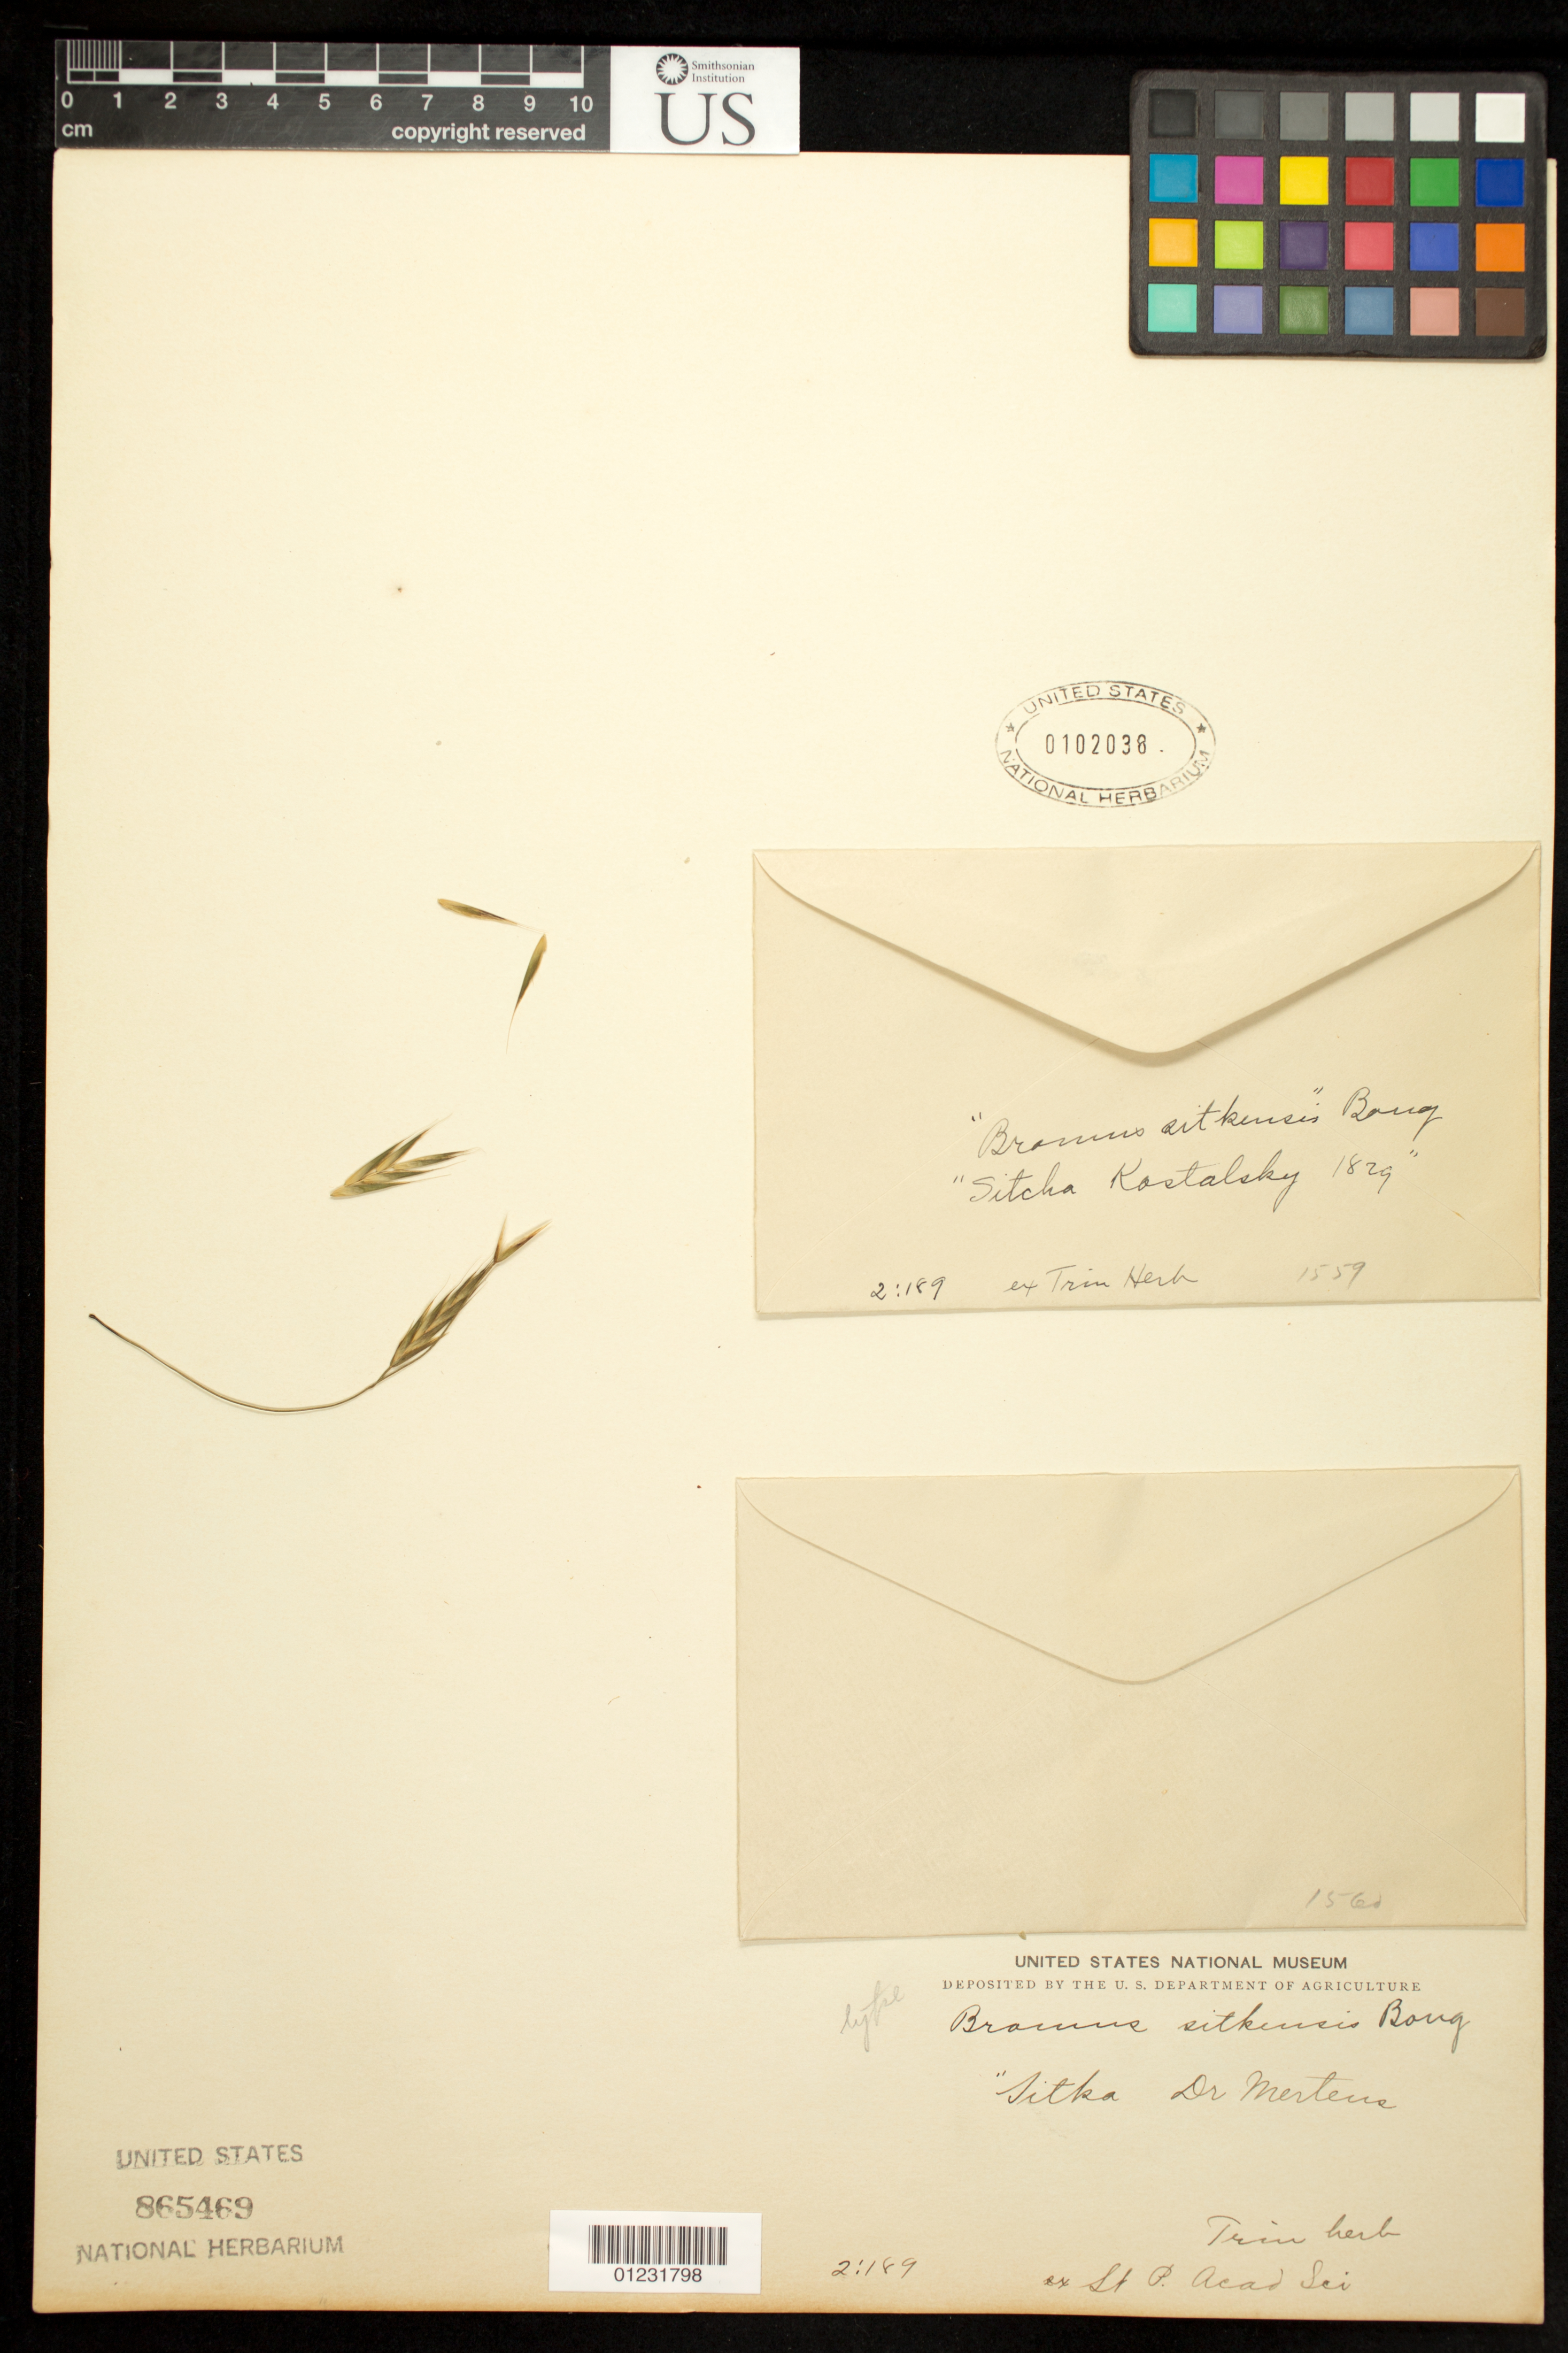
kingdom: Plantae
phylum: Tracheophyta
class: Liliopsida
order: Poales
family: Poaceae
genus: Bromus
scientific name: Bromus sitchensis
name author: Trin. in Bong.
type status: Type Collection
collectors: K. Mertens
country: United States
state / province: Alaska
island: Sitka Island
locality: Sitka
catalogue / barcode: US 865469